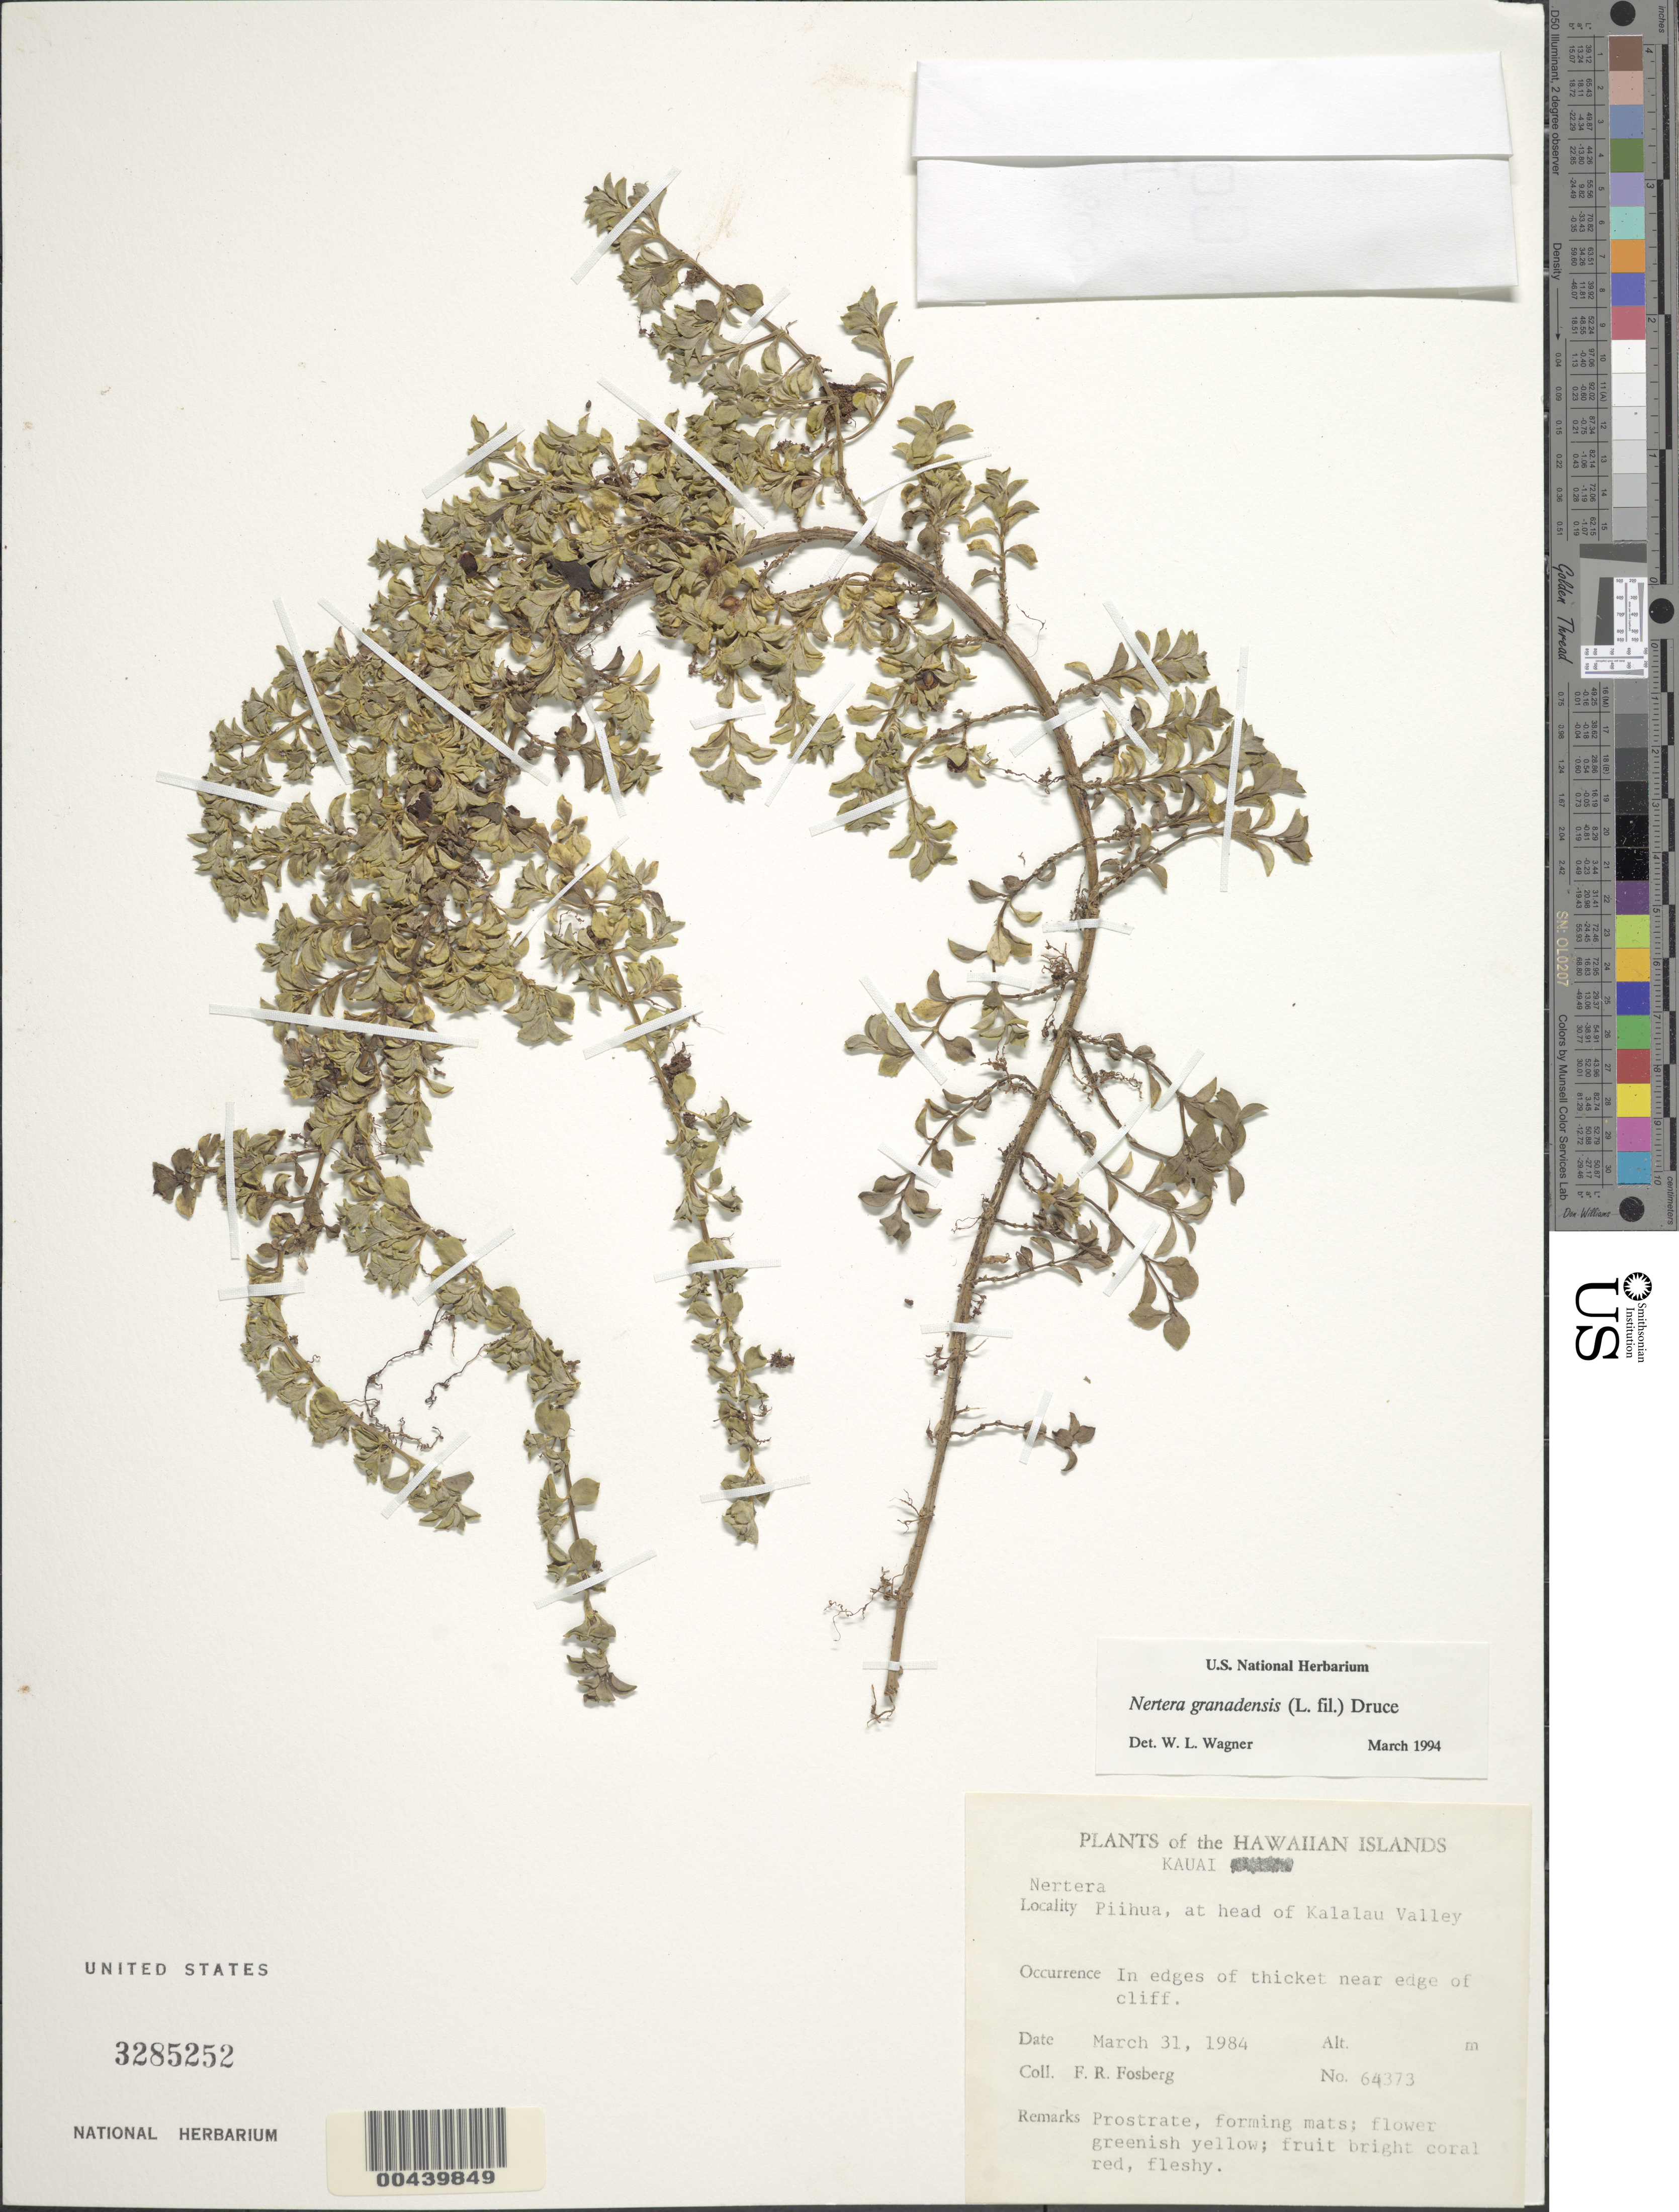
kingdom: Plantae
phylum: Tracheophyta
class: Magnoliopsida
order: Gentianales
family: Rubiaceae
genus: Nertera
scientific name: Nertera granadensis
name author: (Mutis ex L. f.) Druce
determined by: Wagner, W. L., (BOT), Smithsonian Institution - National Museum of Natural History (UNITED STATES)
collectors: F. R. Fosberg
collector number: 64373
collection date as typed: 31 Mar 1984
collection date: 1984-03-31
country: United States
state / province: Hawaii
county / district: Kauai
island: Kaua'i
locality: Piihua, at head of Kalalau Valley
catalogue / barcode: US 3285252